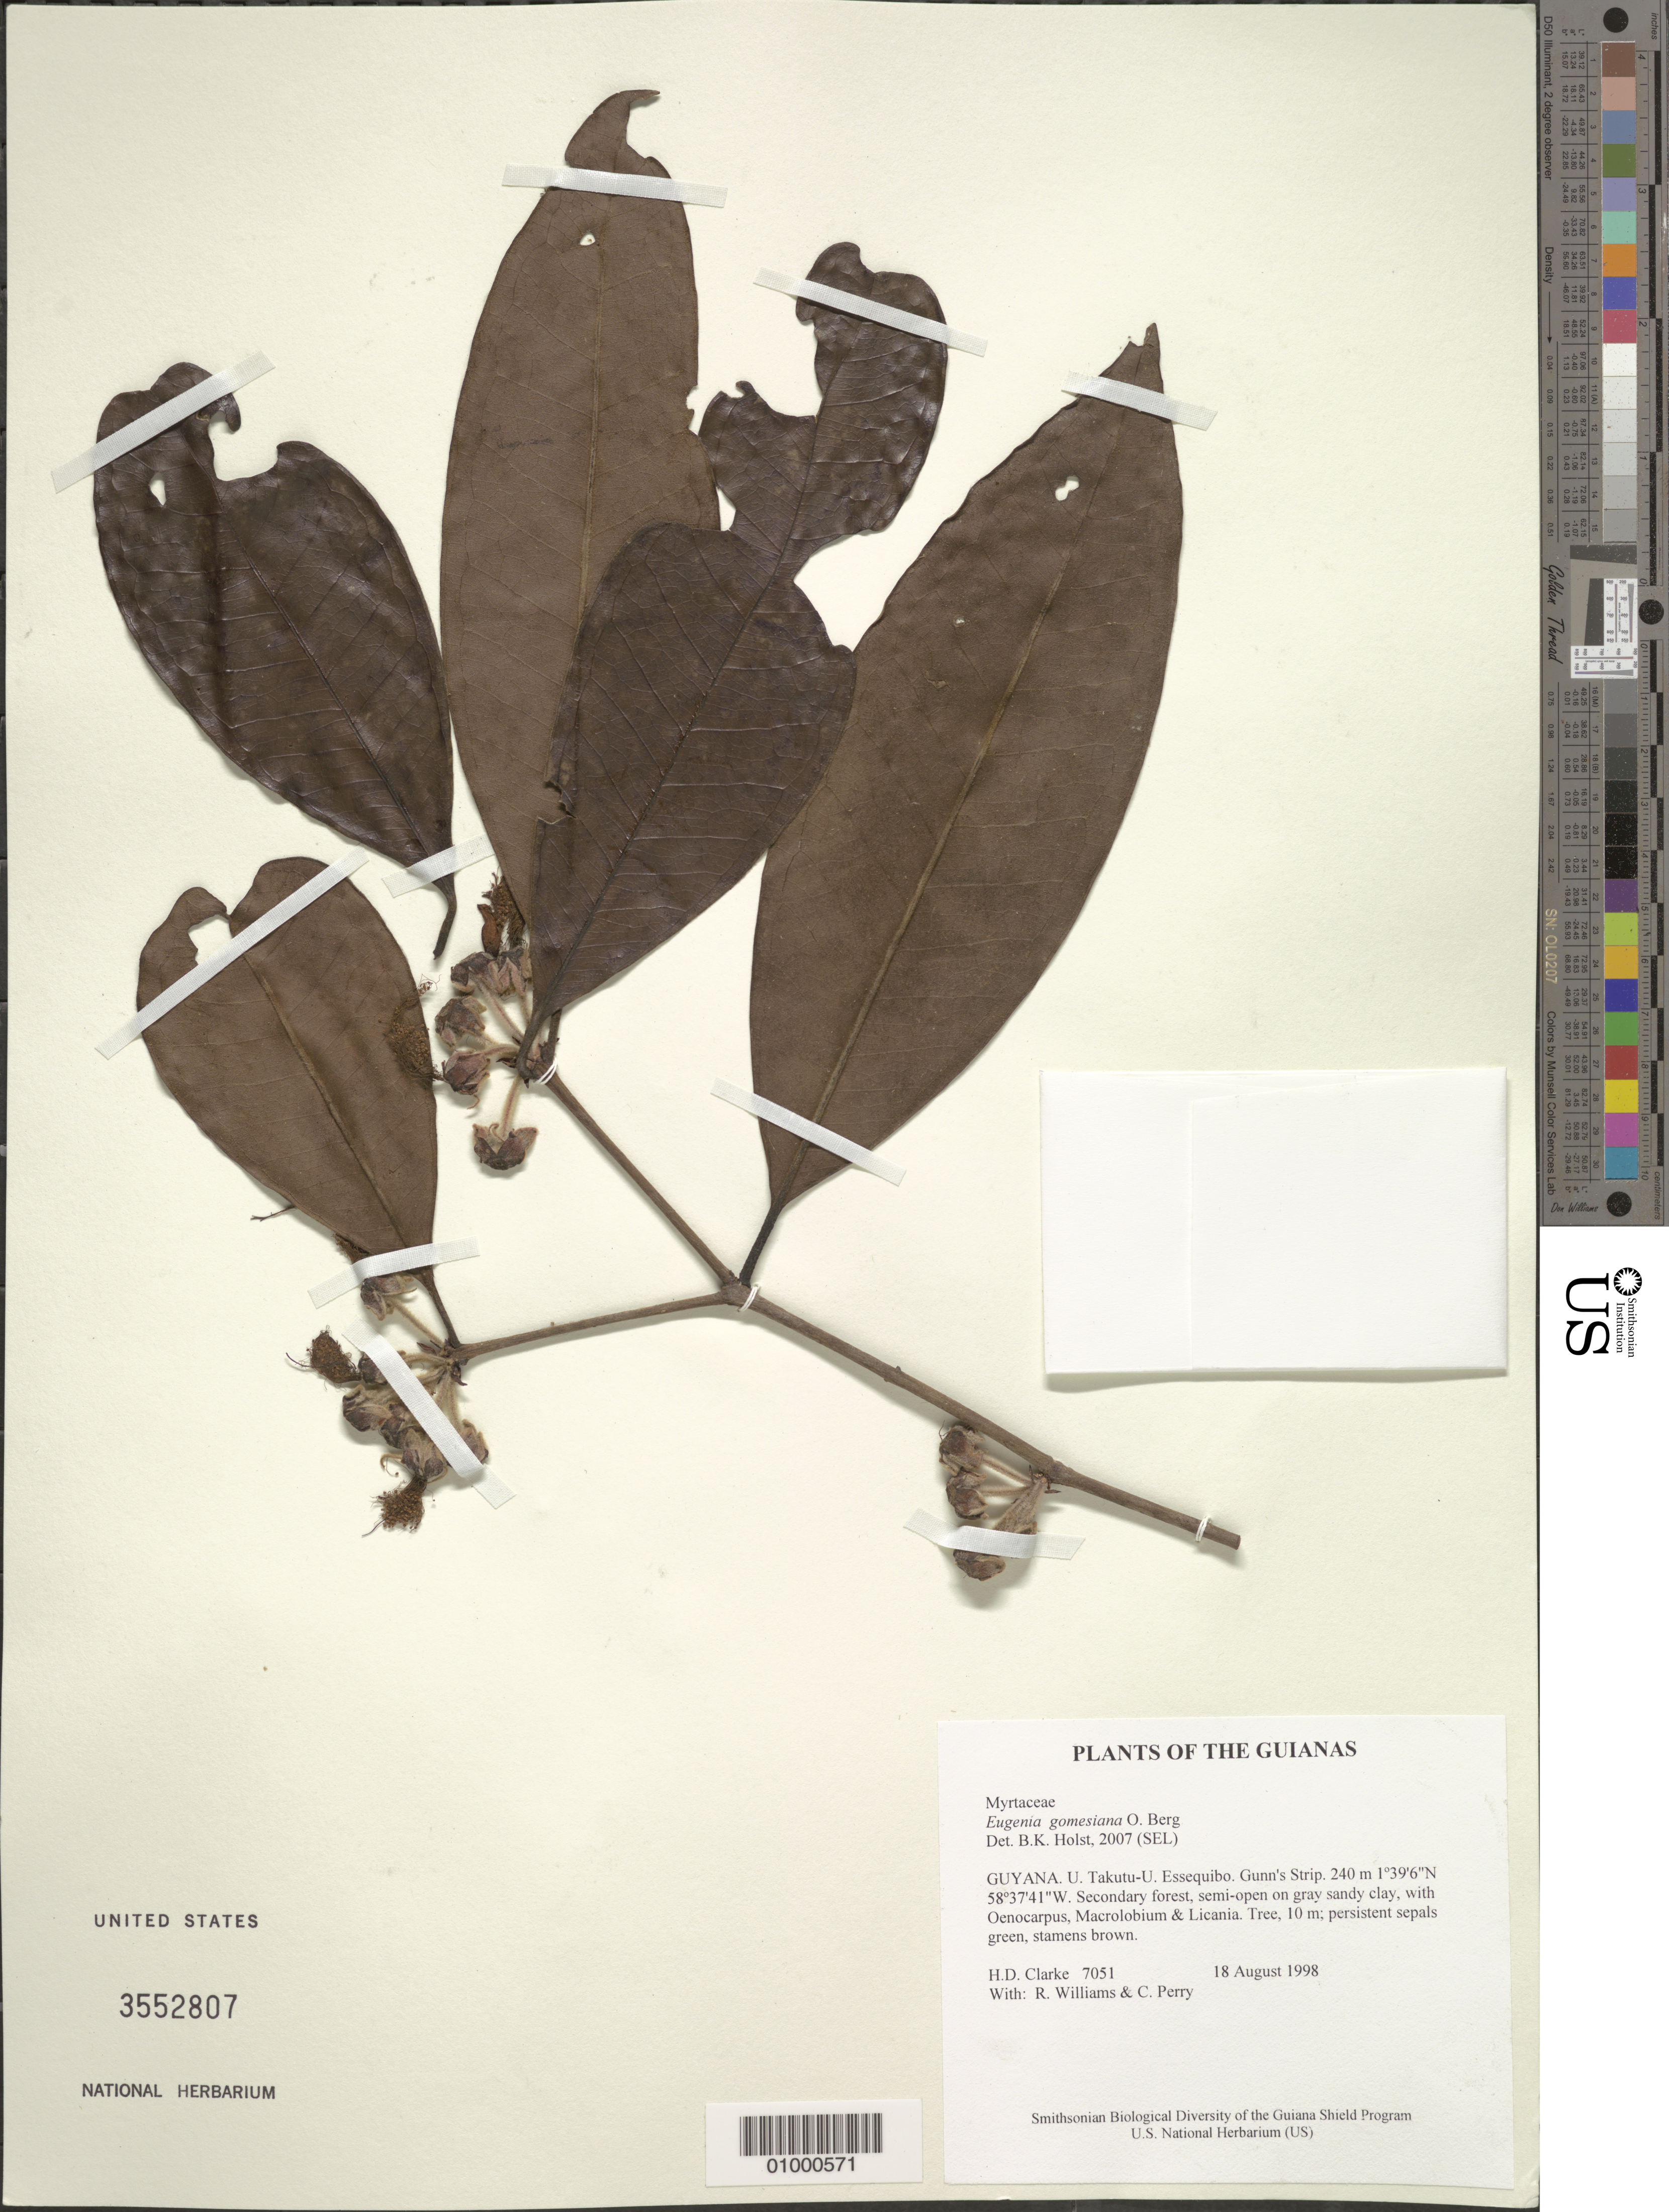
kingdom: Plantae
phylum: Tracheophyta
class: Magnoliopsida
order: Myrtales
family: Myrtaceae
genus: Eugenia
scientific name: Eugenia gomesiana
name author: O. Berg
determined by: Holst, Bruce K.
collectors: H. D. Clarke, R. Williams & C. Perry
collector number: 7051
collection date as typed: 18 August 1998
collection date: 1998-08-18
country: Guyana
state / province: U. Takutu-U. Essequibo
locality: Gunn's Strip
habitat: Secondary forest, semi-open on gray sandy clay, with Oenocarpus, Macrolobium & Licania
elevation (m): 240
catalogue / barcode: US 3552807